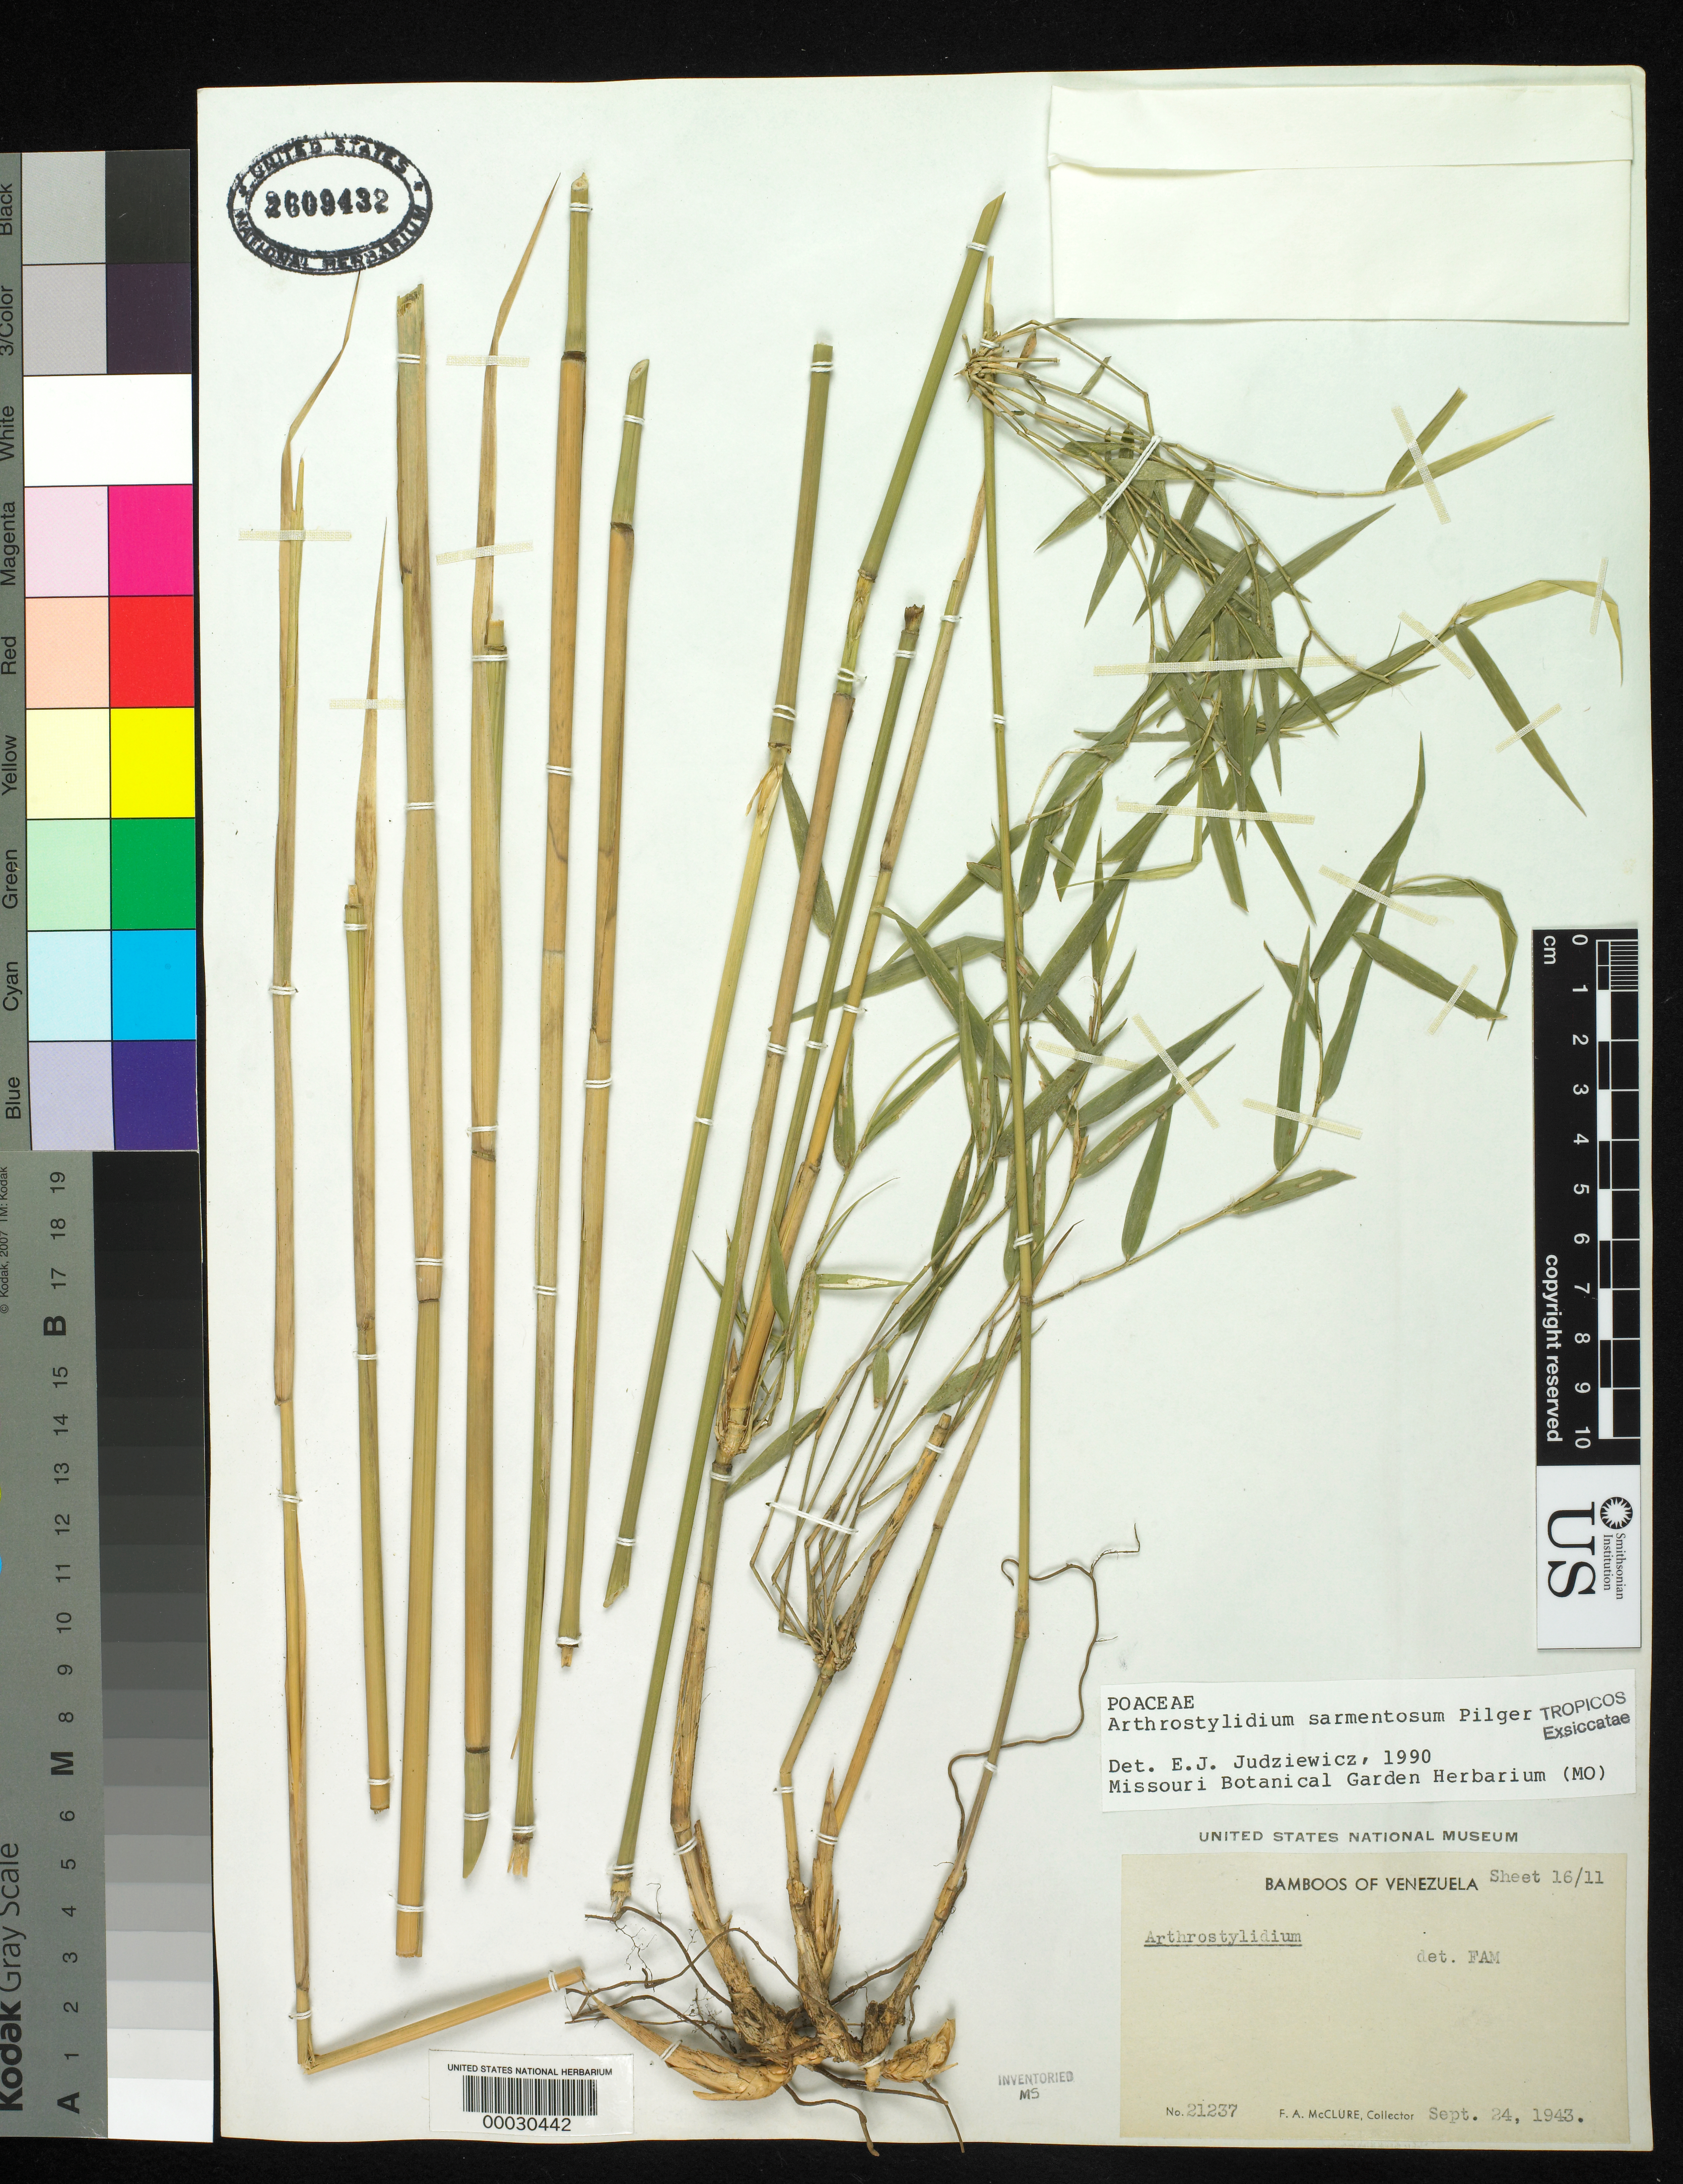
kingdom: Plantae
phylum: Tracheophyta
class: Liliopsida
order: Poales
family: Poaceae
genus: Arthrostylidium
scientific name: Arthrostylidium sarmentosum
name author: Pilg. in Urb.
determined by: Judziewicz, E. J.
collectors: F. A. McClure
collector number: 21237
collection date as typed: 24 Sep 1943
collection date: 1943-09-24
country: Venezuela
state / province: Distrito Federal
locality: El junquito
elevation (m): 1800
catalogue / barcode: US 2609432